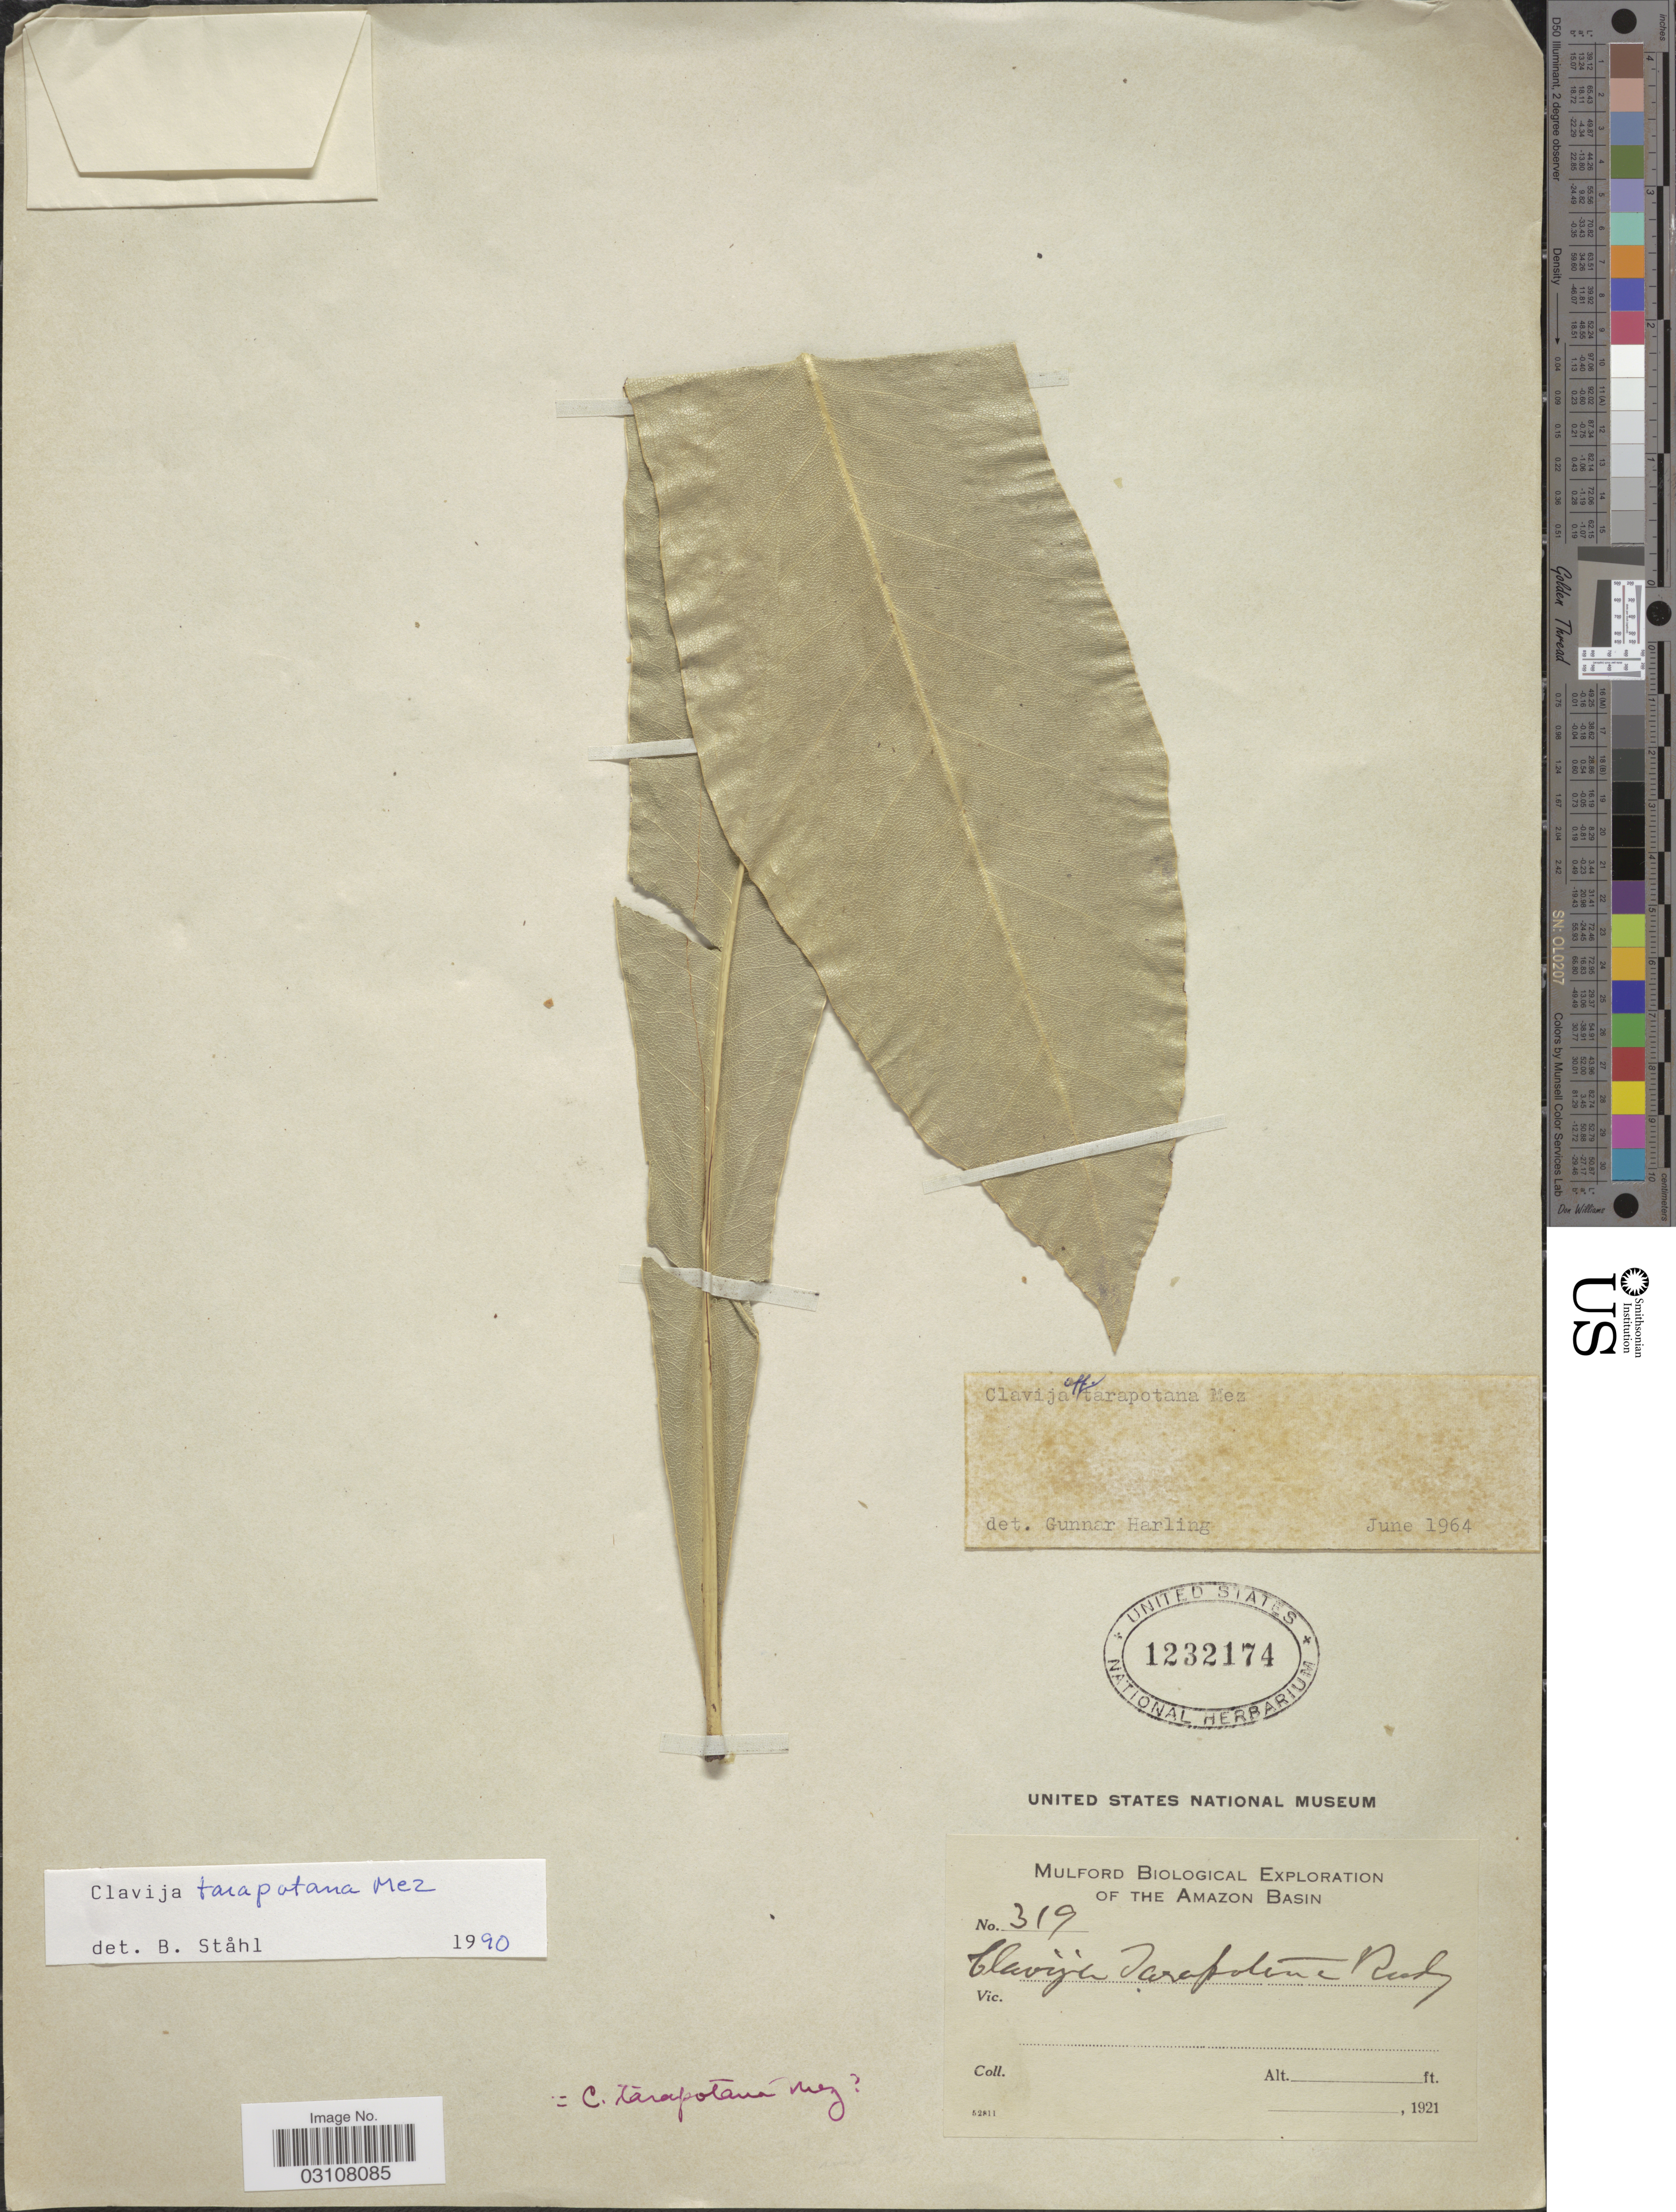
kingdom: Plantae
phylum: Tracheophyta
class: Magnoliopsida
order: Ericales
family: Primulaceae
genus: Clavija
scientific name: Clavija tarapotana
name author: Mez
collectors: Mulford Biological Exploration of the Amazon Basin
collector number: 319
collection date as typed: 1921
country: Bolivia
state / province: La Paz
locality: Amazon Basin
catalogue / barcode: US 1232174